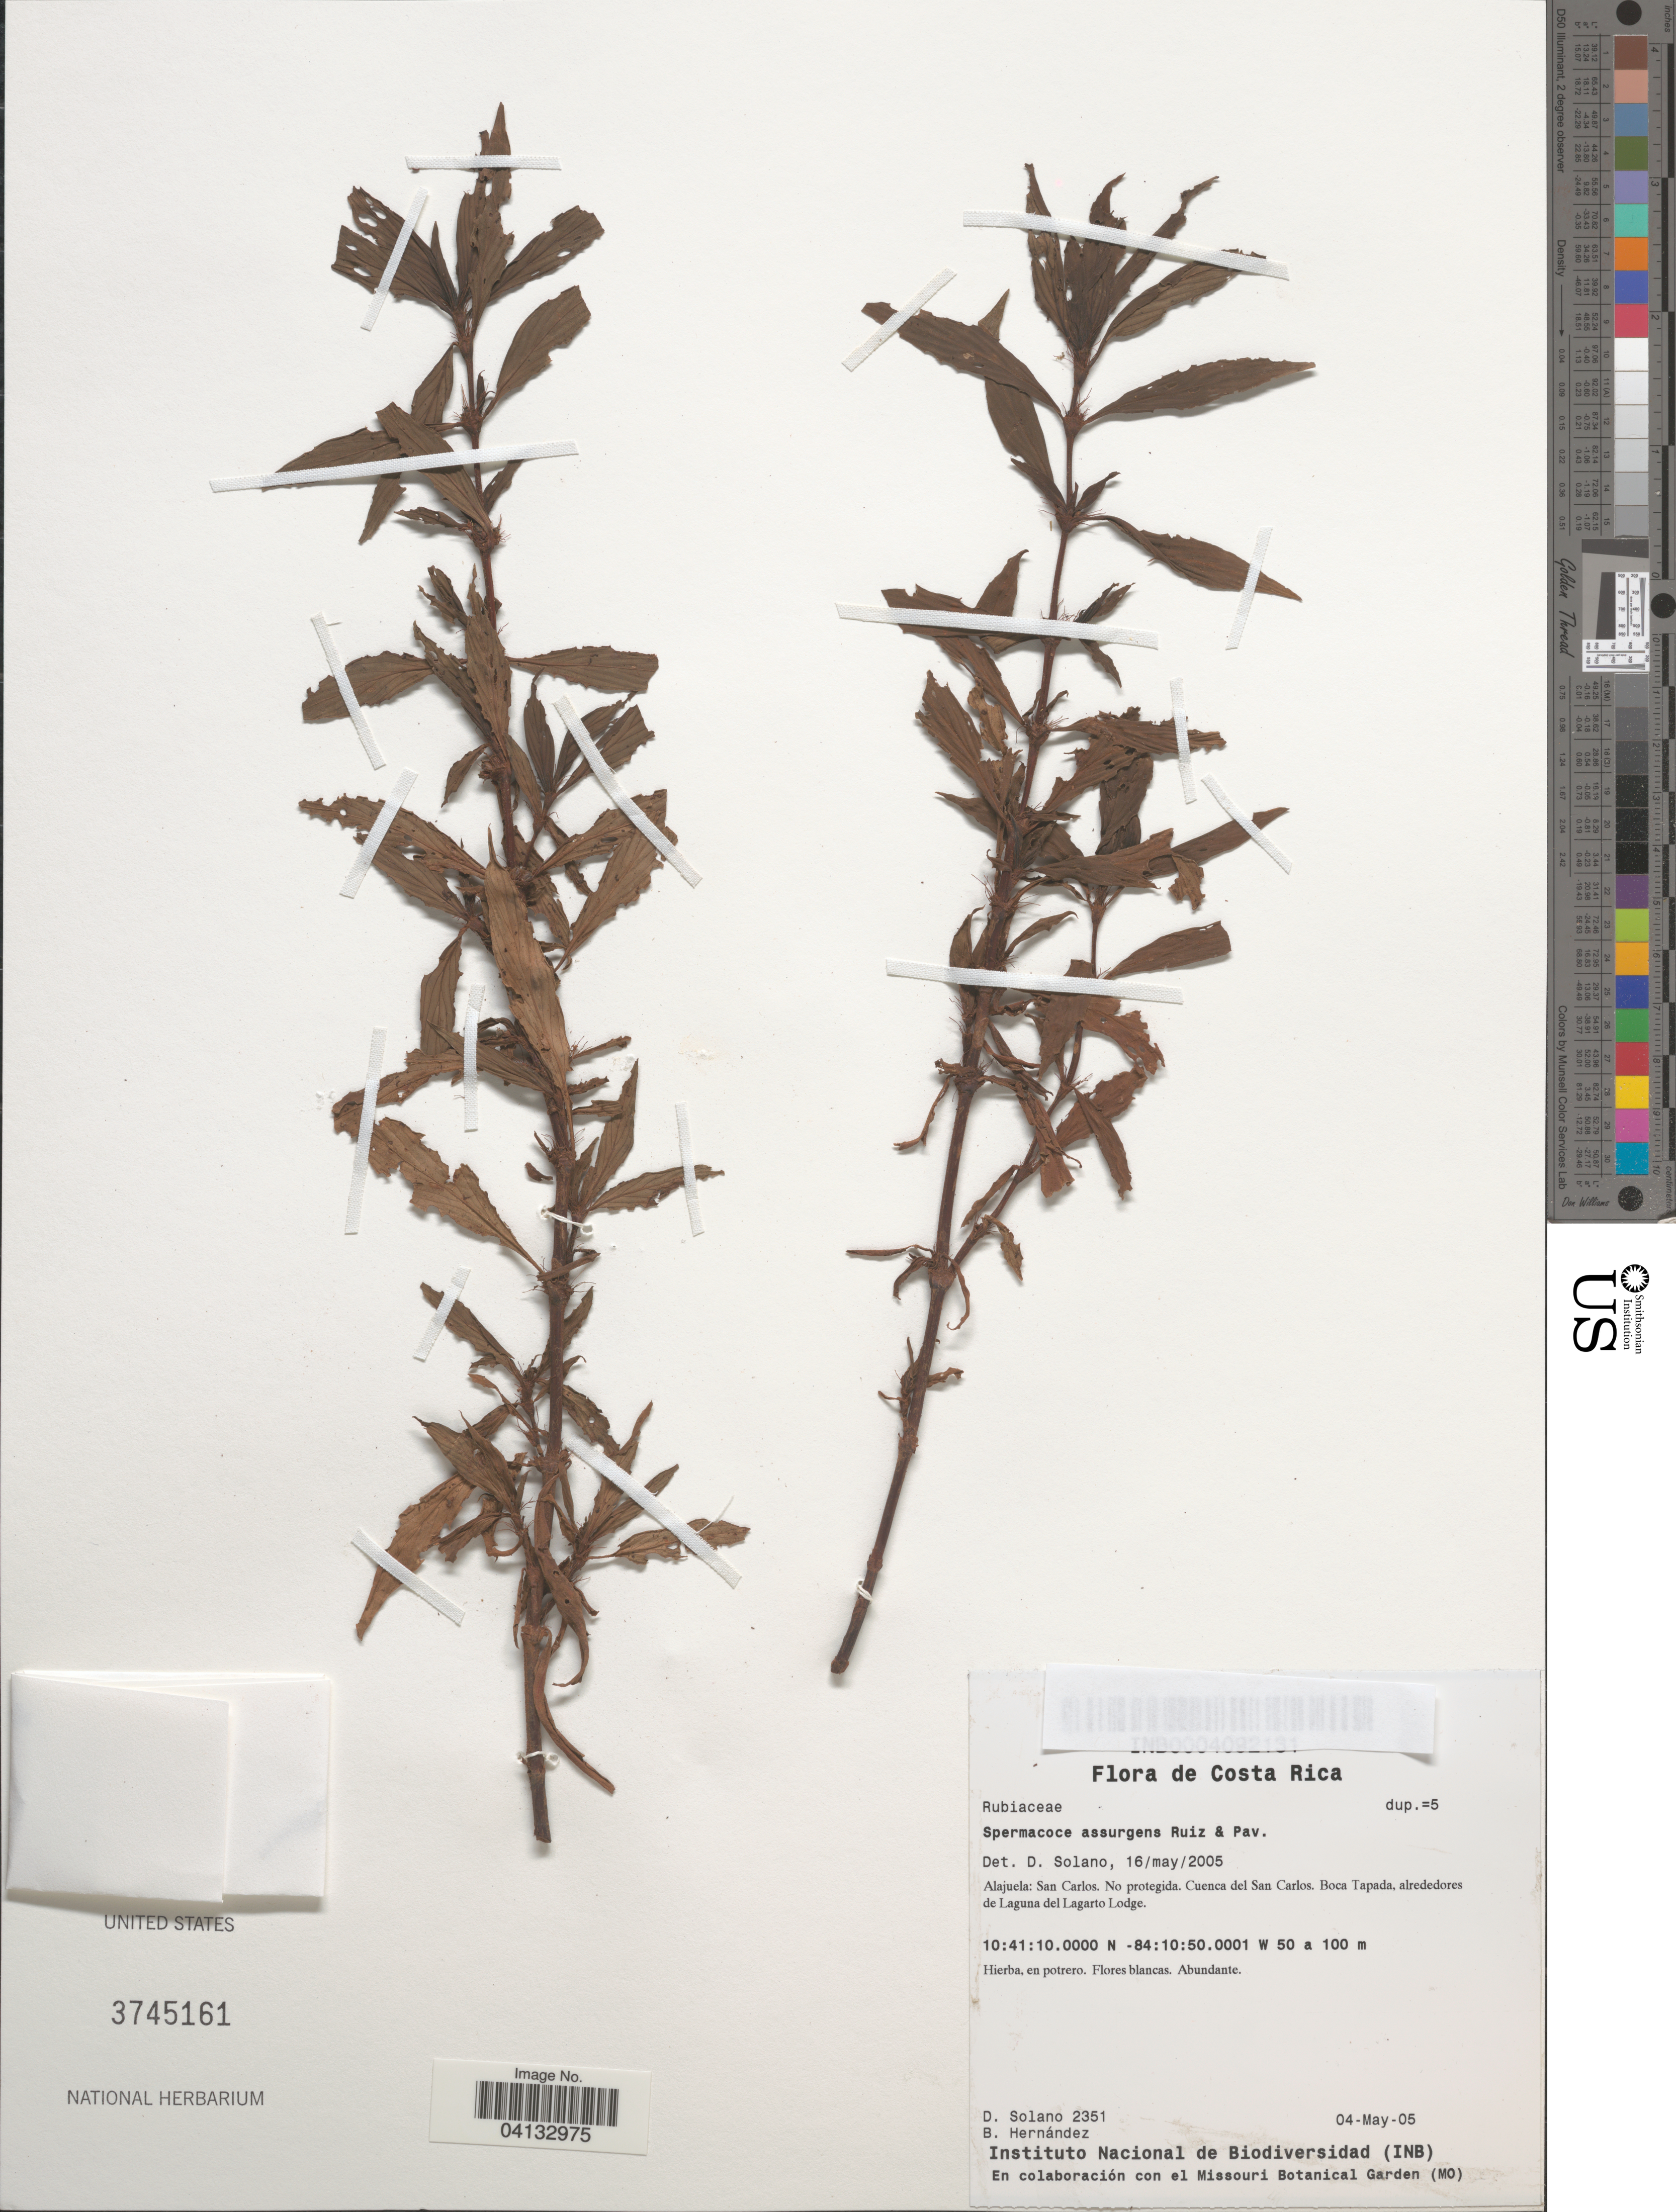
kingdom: Plantae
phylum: Tracheophyta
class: Magnoliopsida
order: Gentianales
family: Rubiaceae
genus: Spermacoce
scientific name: Spermacoce assurgens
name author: Ruiz & Pav.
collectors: D. Solano & B. Hernández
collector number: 2351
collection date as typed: Transcribed d/m/y: 4/5/5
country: Costa Rica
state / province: Alajuela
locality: San Carlos. No protegida. Cuenca del San Carlos. Boca Tapada, alrededores de Laguna del Lagarto Lodge.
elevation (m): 50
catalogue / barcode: US 3745161